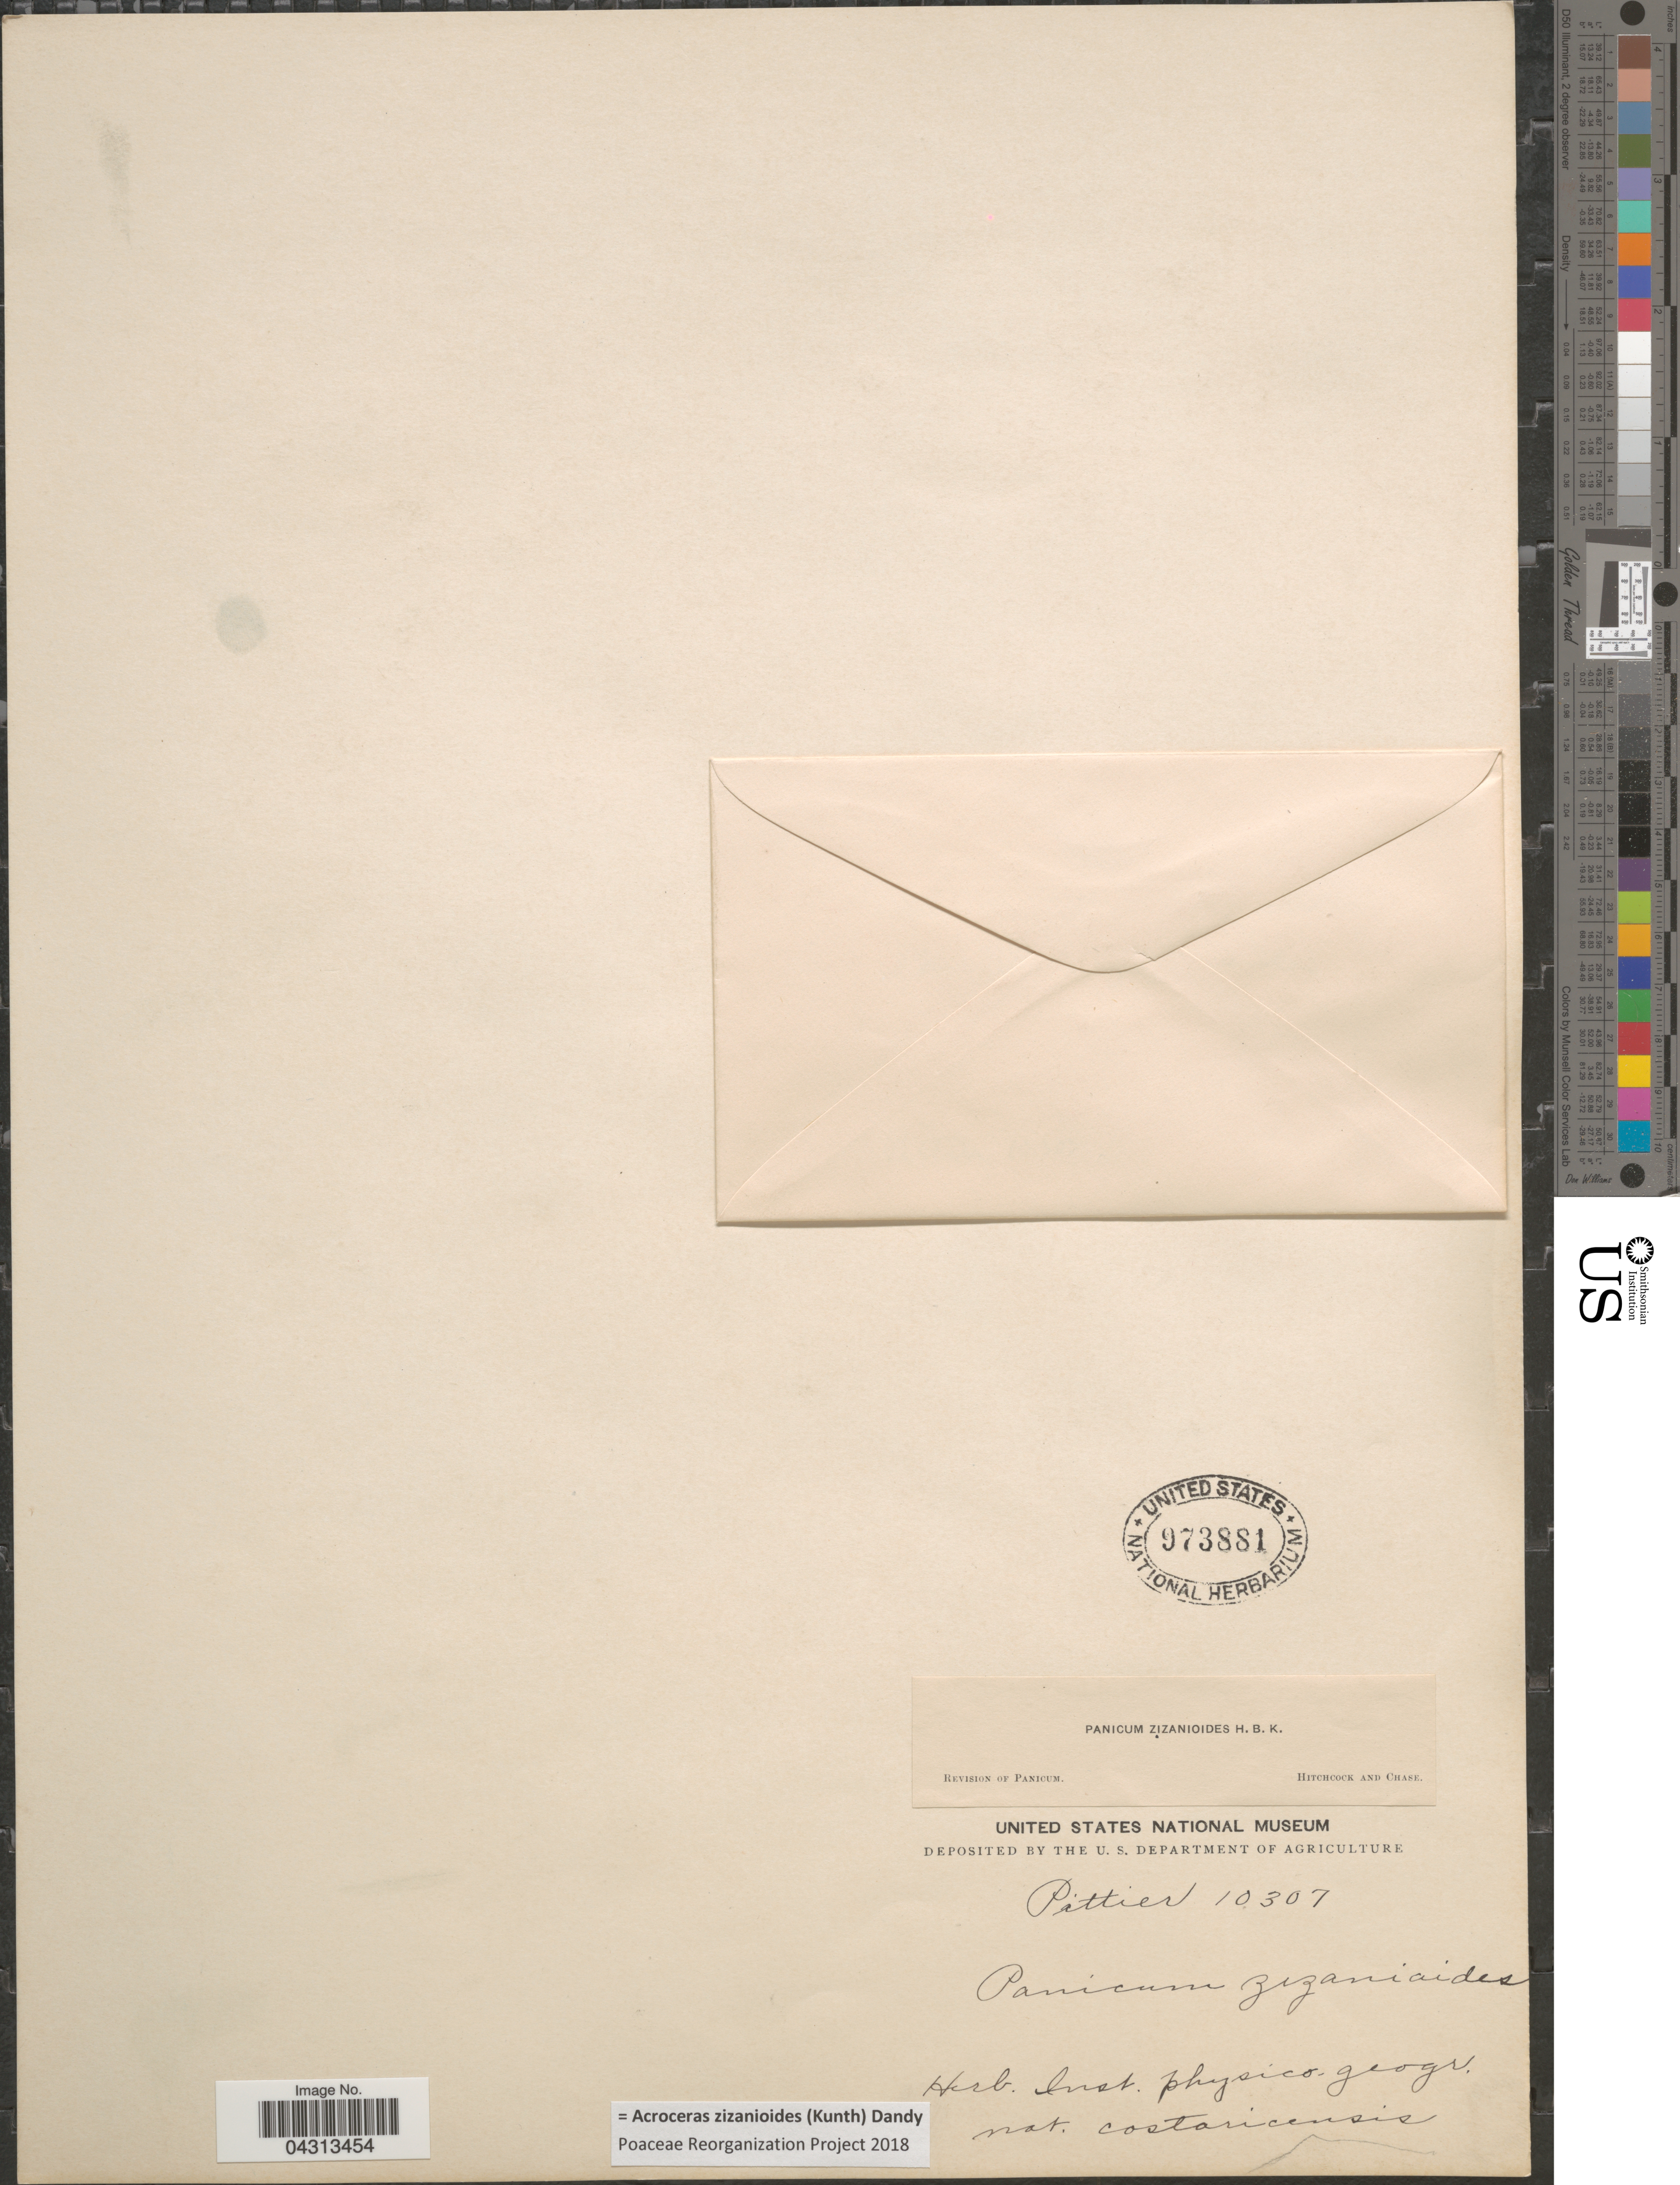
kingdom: Plantae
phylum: Tracheophyta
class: Liliopsida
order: Poales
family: Poaceae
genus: Acroceras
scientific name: Acroceras zizanioides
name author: (Kunth) Dandy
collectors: Pittier, --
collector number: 10307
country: Costa Rica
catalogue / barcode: US 973881